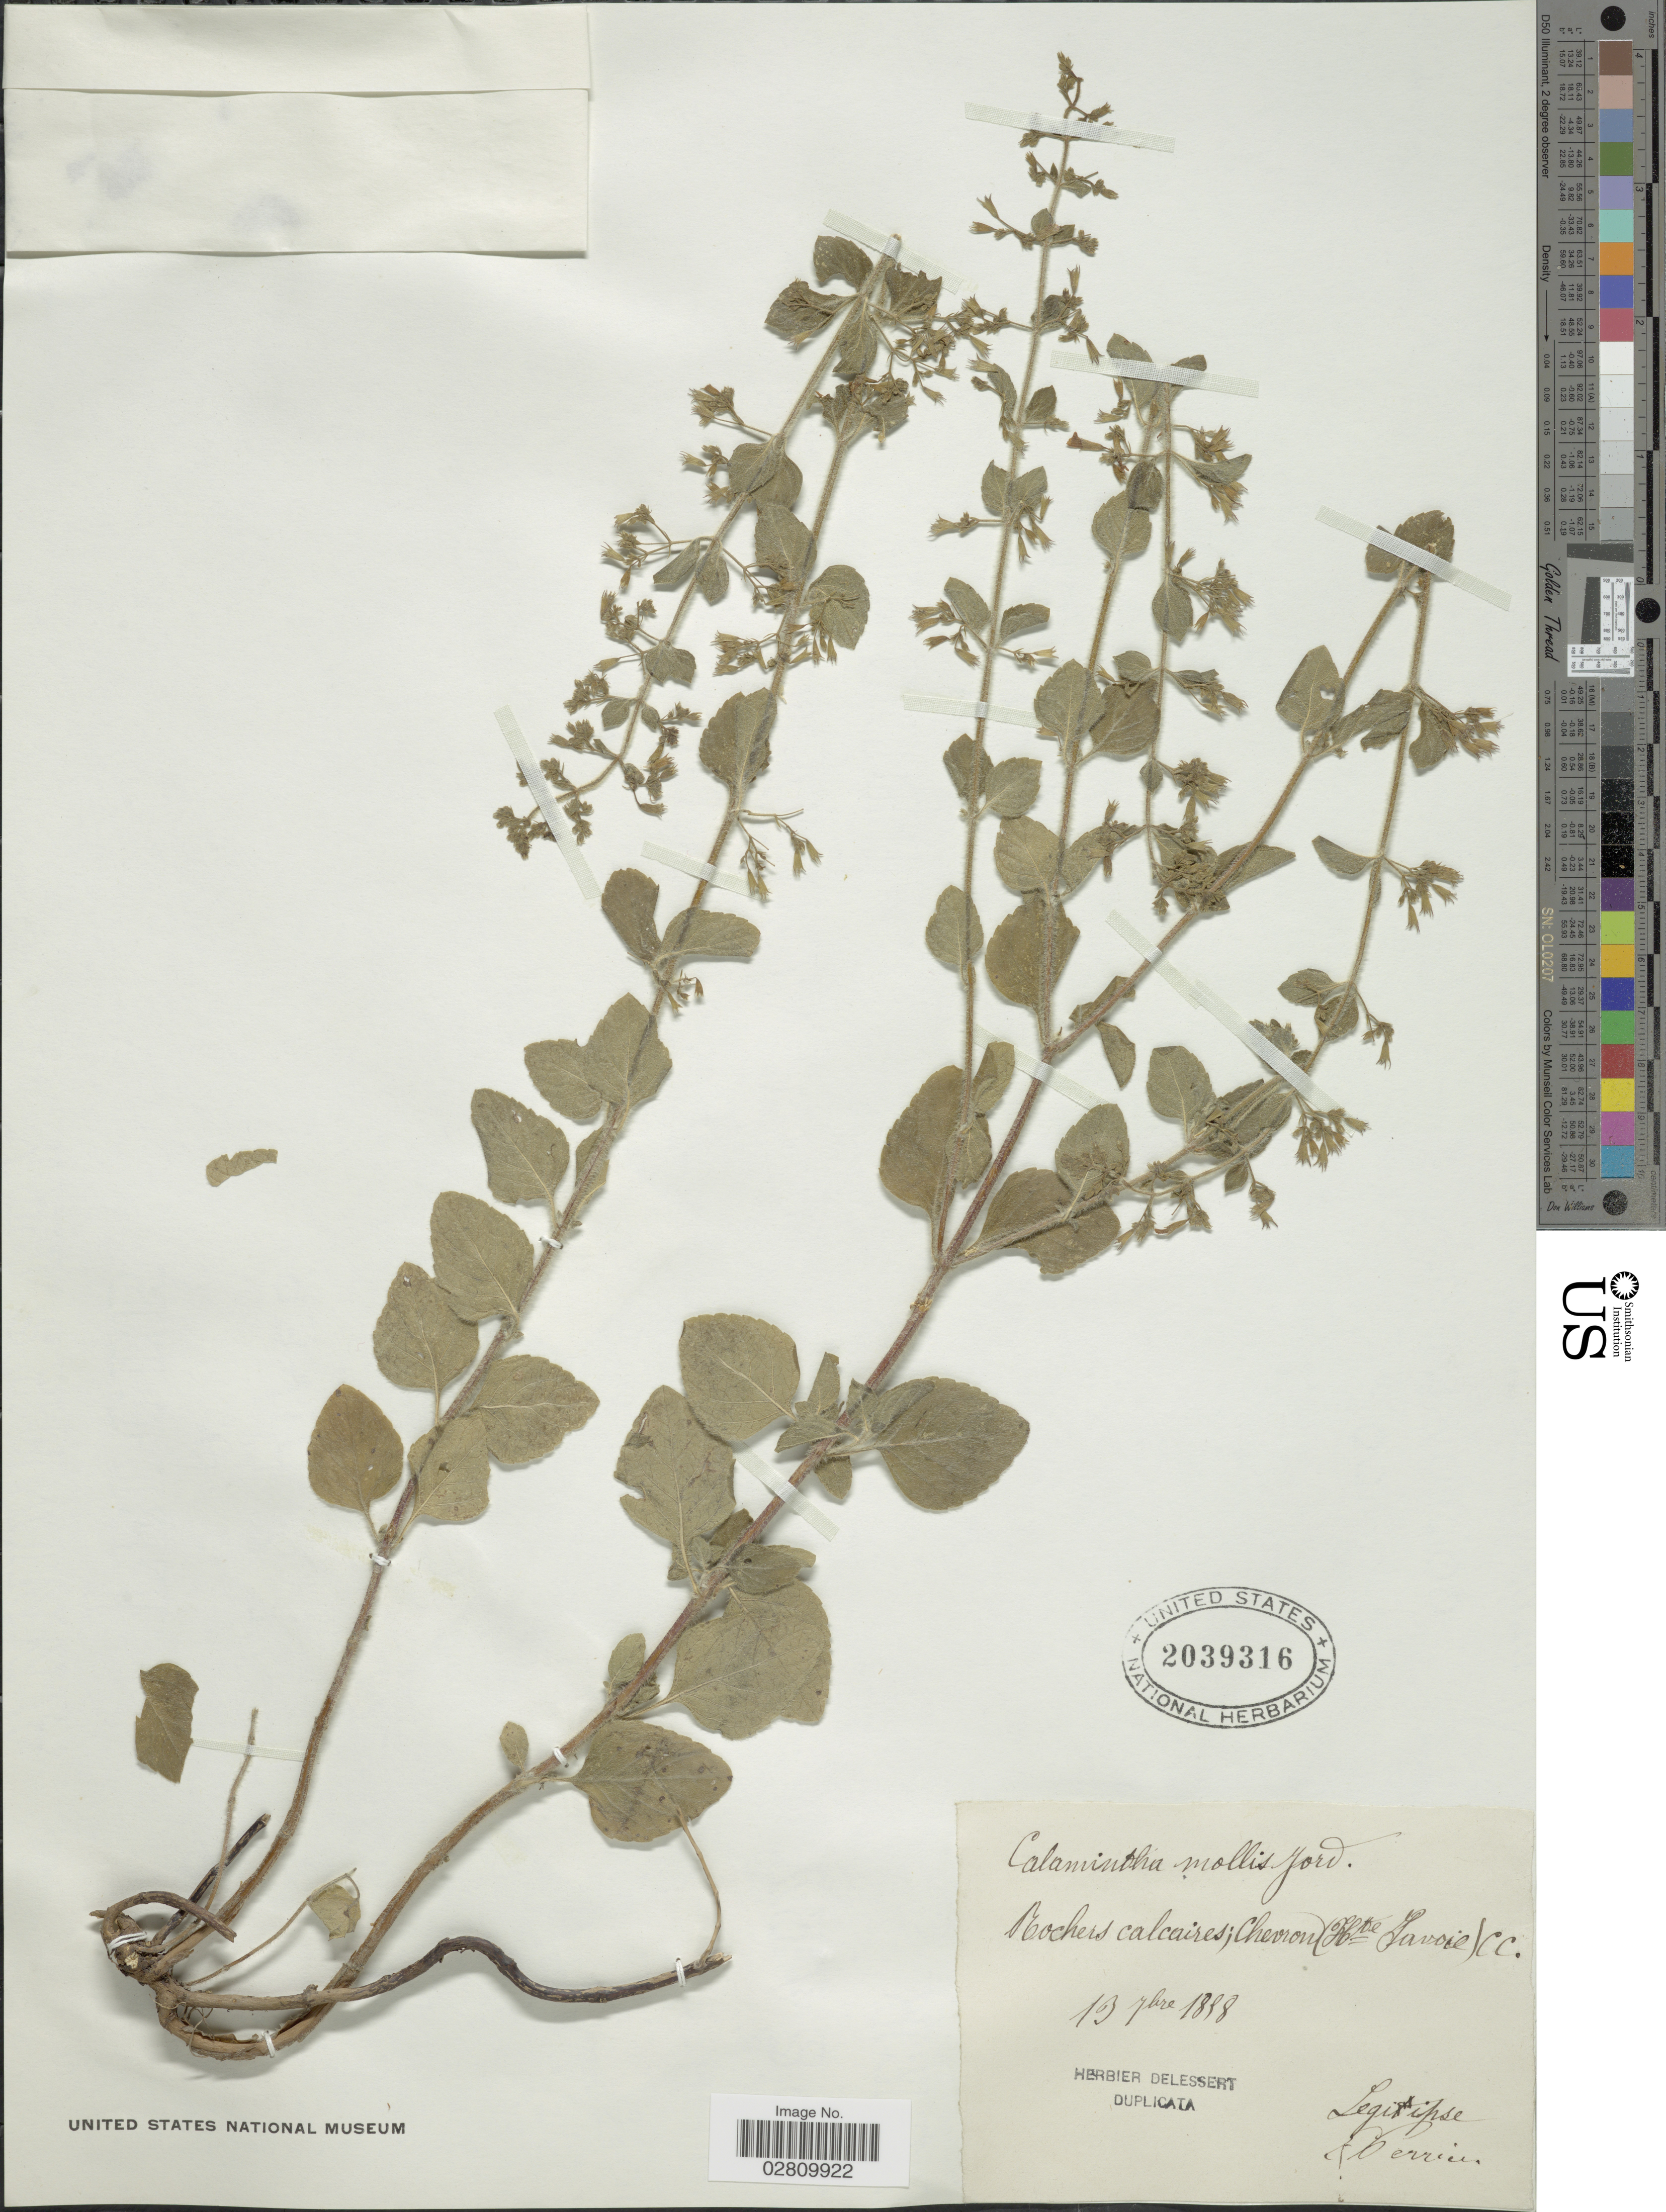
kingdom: Plantae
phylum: Tracheophyta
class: Magnoliopsida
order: Lamiales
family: Lamiaceae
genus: Calamintha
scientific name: Calamintha mollis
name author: Jord. ex Lamotte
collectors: E. Perrier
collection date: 1838-09-13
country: France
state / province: Auvergne-Rhône-Alpes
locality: Rochers calcaires; Chevron. (Hte. Savoie) CC.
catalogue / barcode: US 2039316